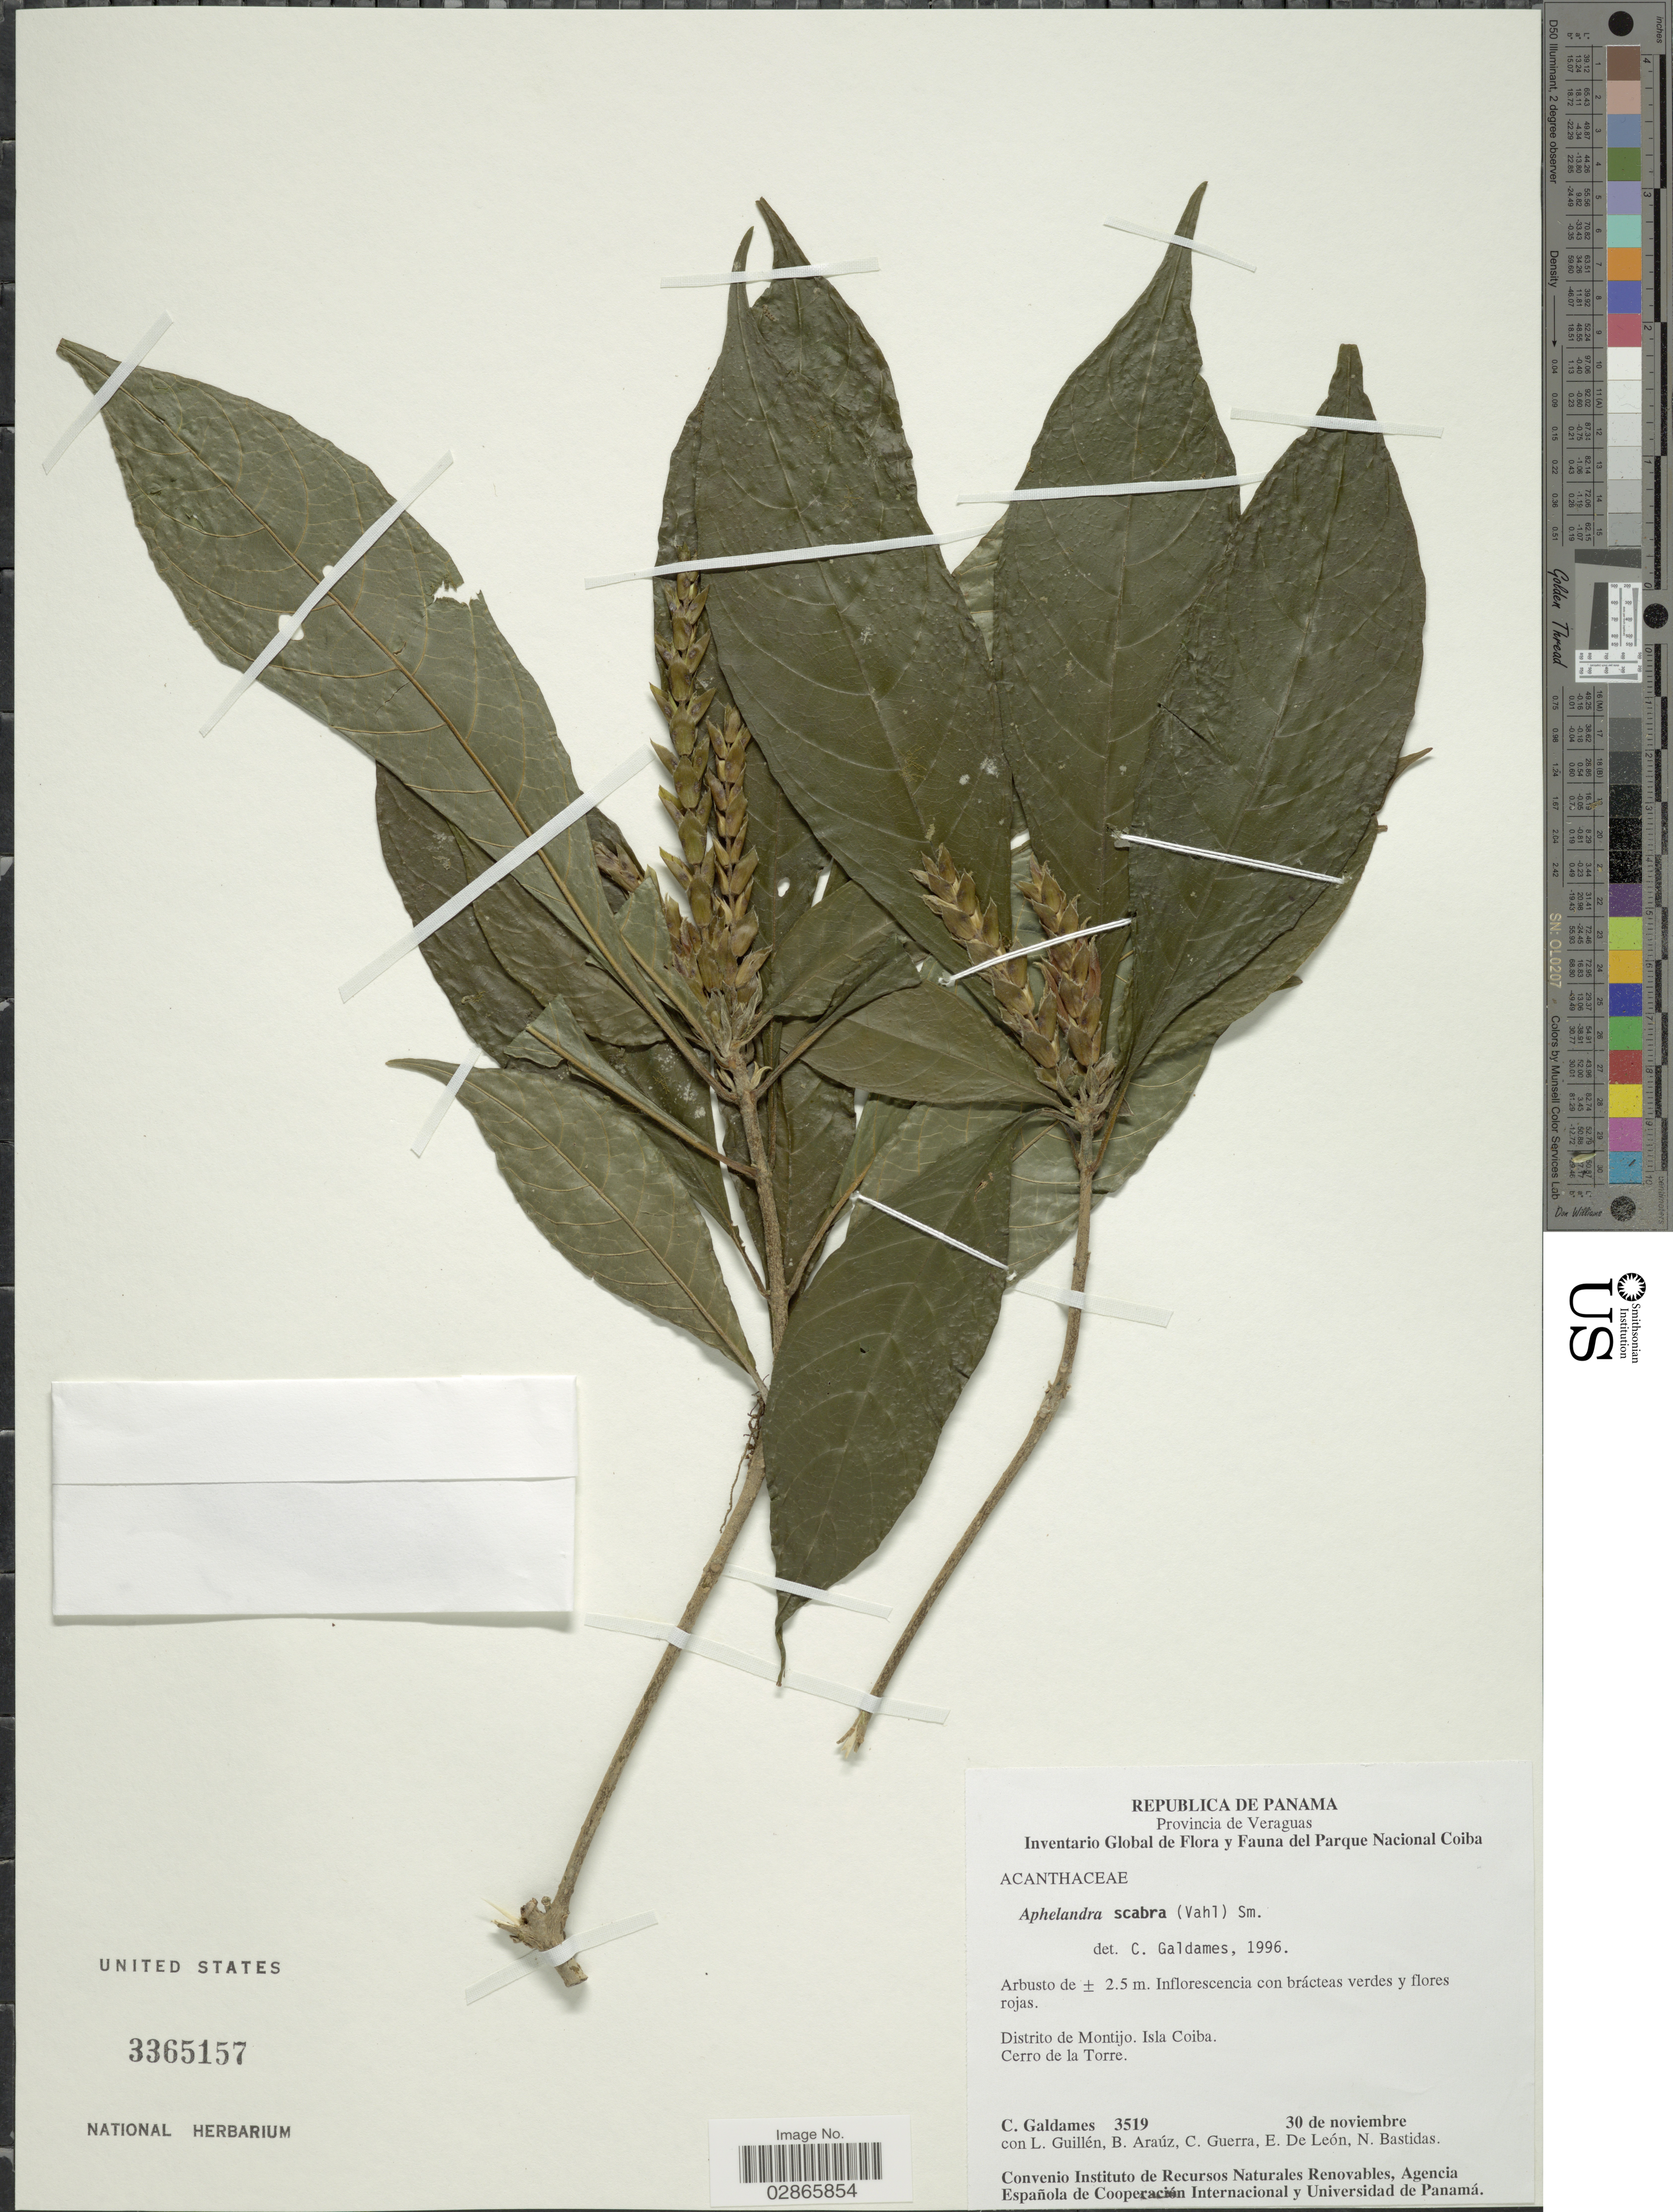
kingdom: Plantae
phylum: Tracheophyta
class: Magnoliopsida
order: Lamiales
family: Acanthaceae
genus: Aphelandra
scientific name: Aphelandra deppeana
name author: Schltdl. & Cham.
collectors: C. Galdames, L. Guillén, B. Araúz, C. Guerra & et al.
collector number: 3519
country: Panama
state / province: Veraguas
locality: Distrito de Montijo. Isla Coiba. Cerro de la Torre.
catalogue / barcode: US 3365157